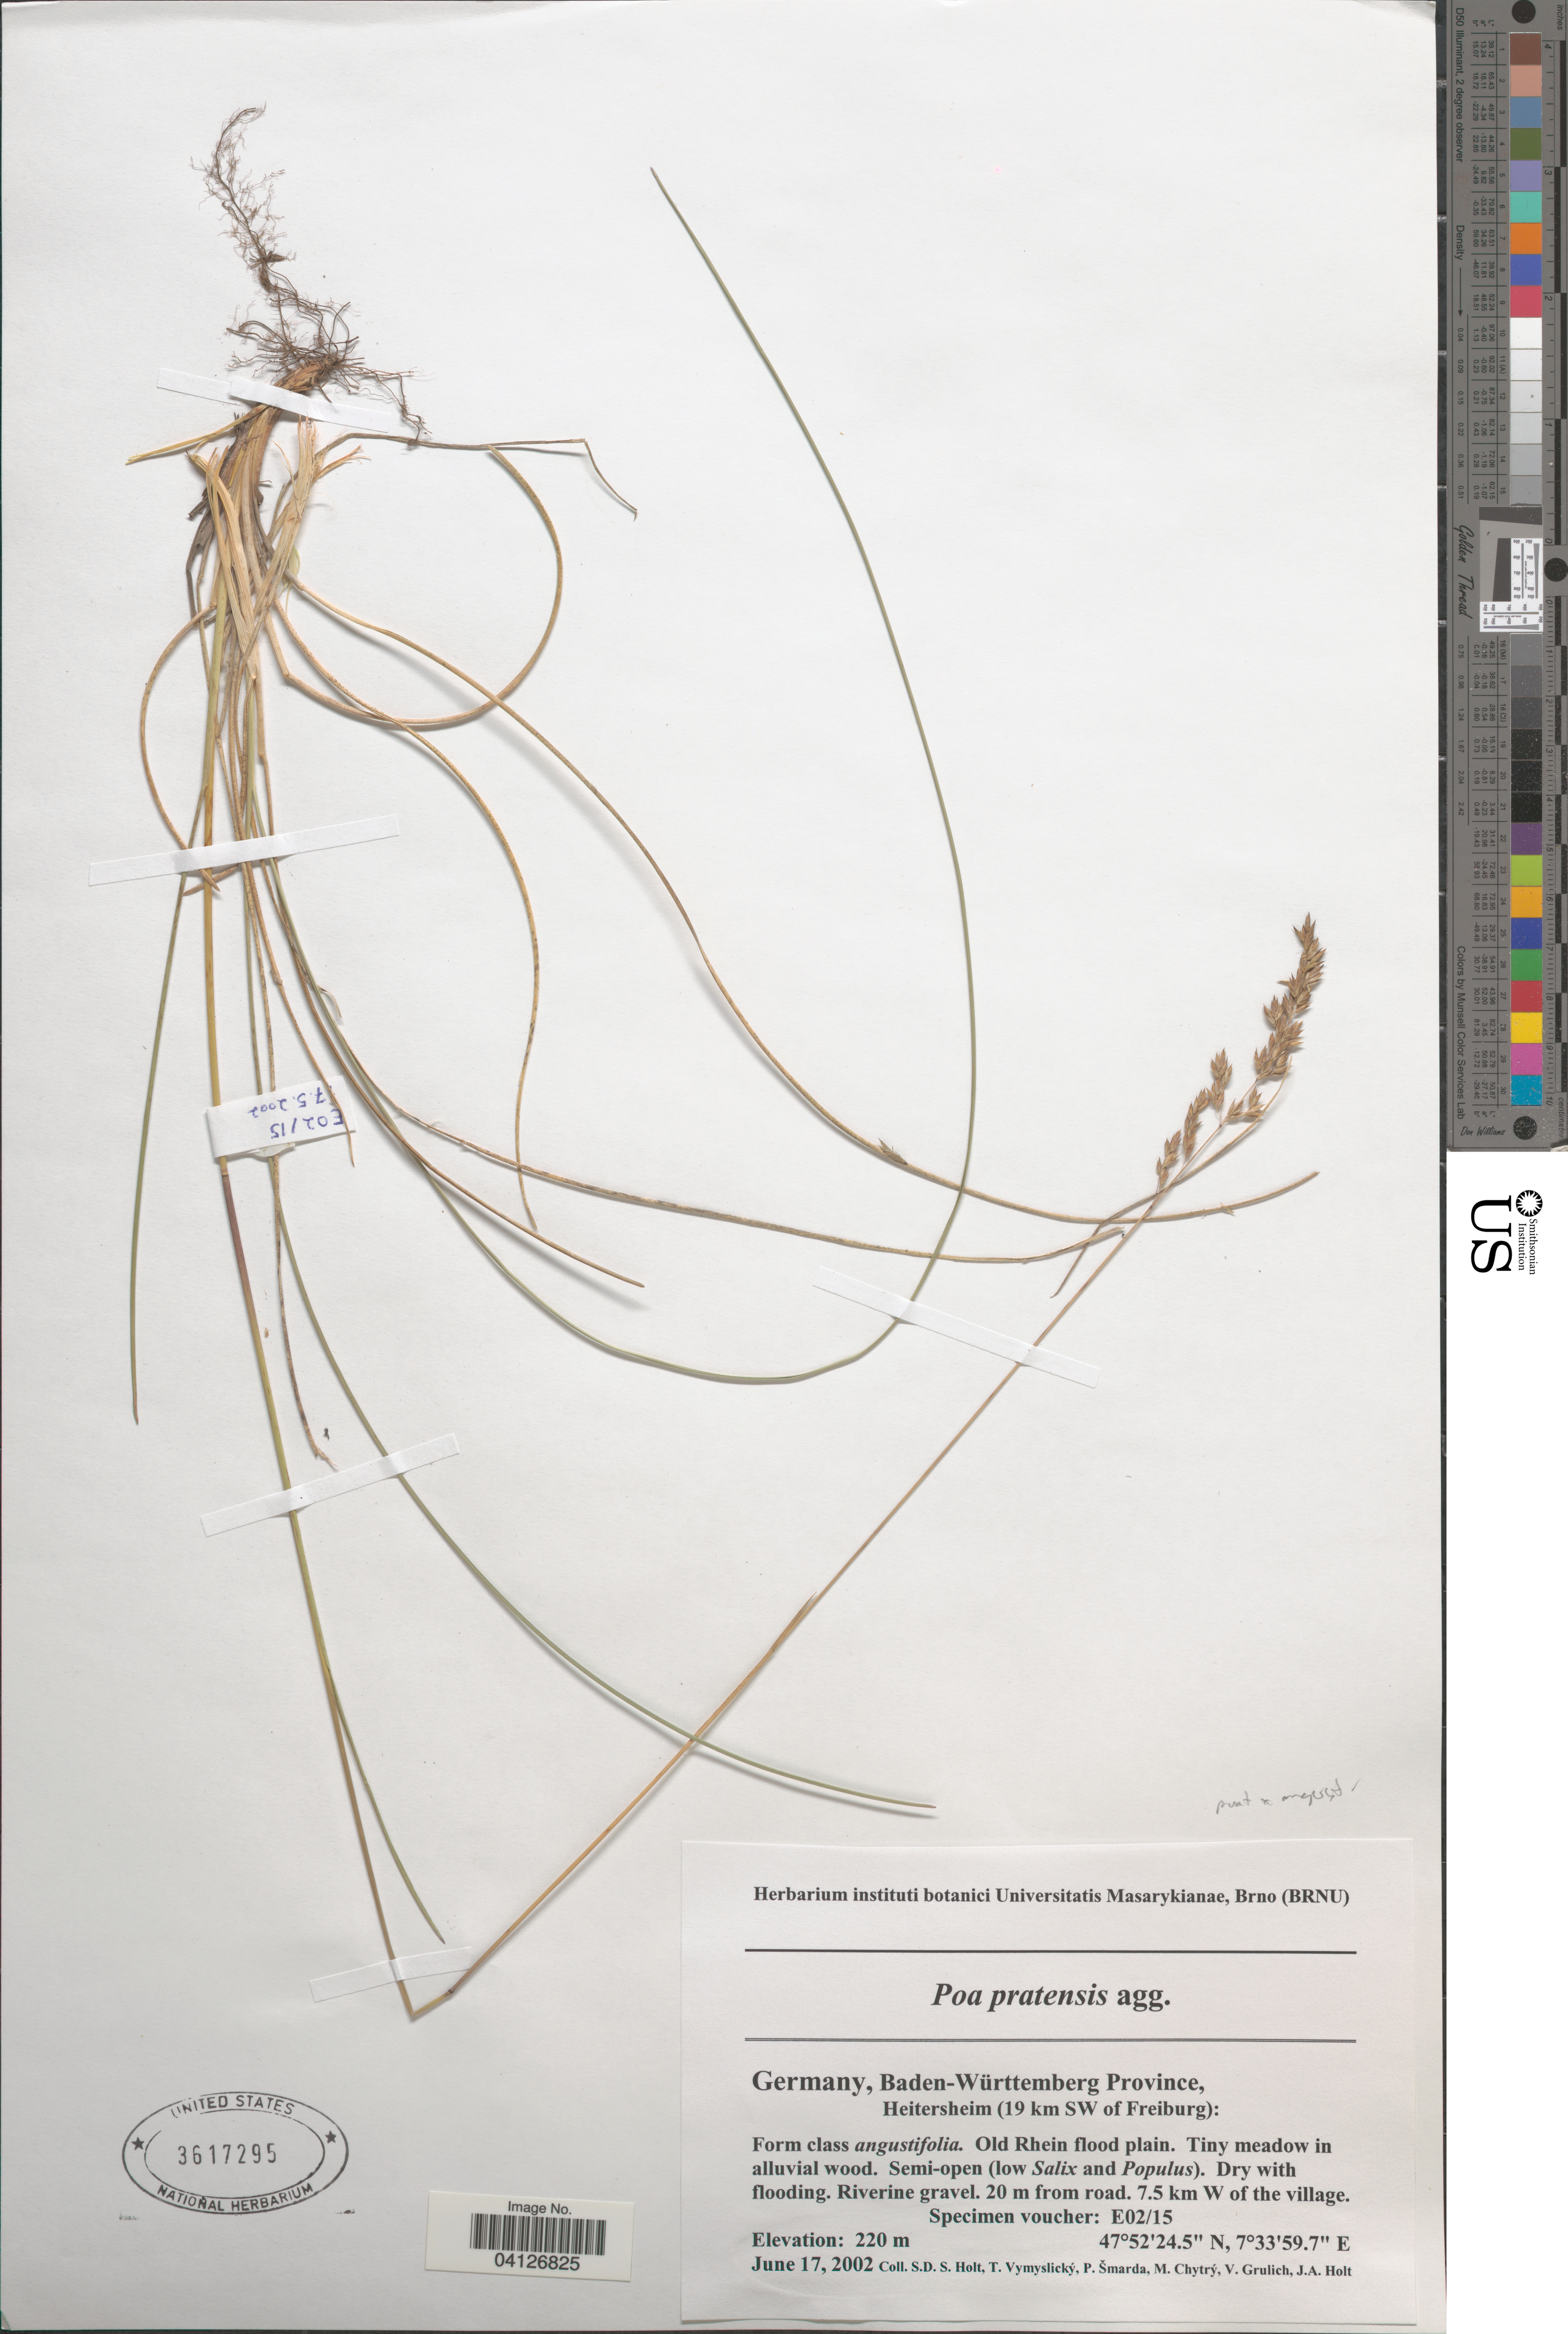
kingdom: Plantae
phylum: Tracheophyta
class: Liliopsida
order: Poales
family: Poaceae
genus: Poa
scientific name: Poa pratensis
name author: L.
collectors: S. Holt, T. Vymyslický, P. Smarda, M. Chytrý & et al.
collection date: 2002-06-17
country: Germany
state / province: Baden-Württemberg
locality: Heitersheim (19 km SW of Freiburg): Old Rhein flood plain. 20 m from road. 7.5 km W of the village.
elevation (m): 220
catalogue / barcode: US 3617295